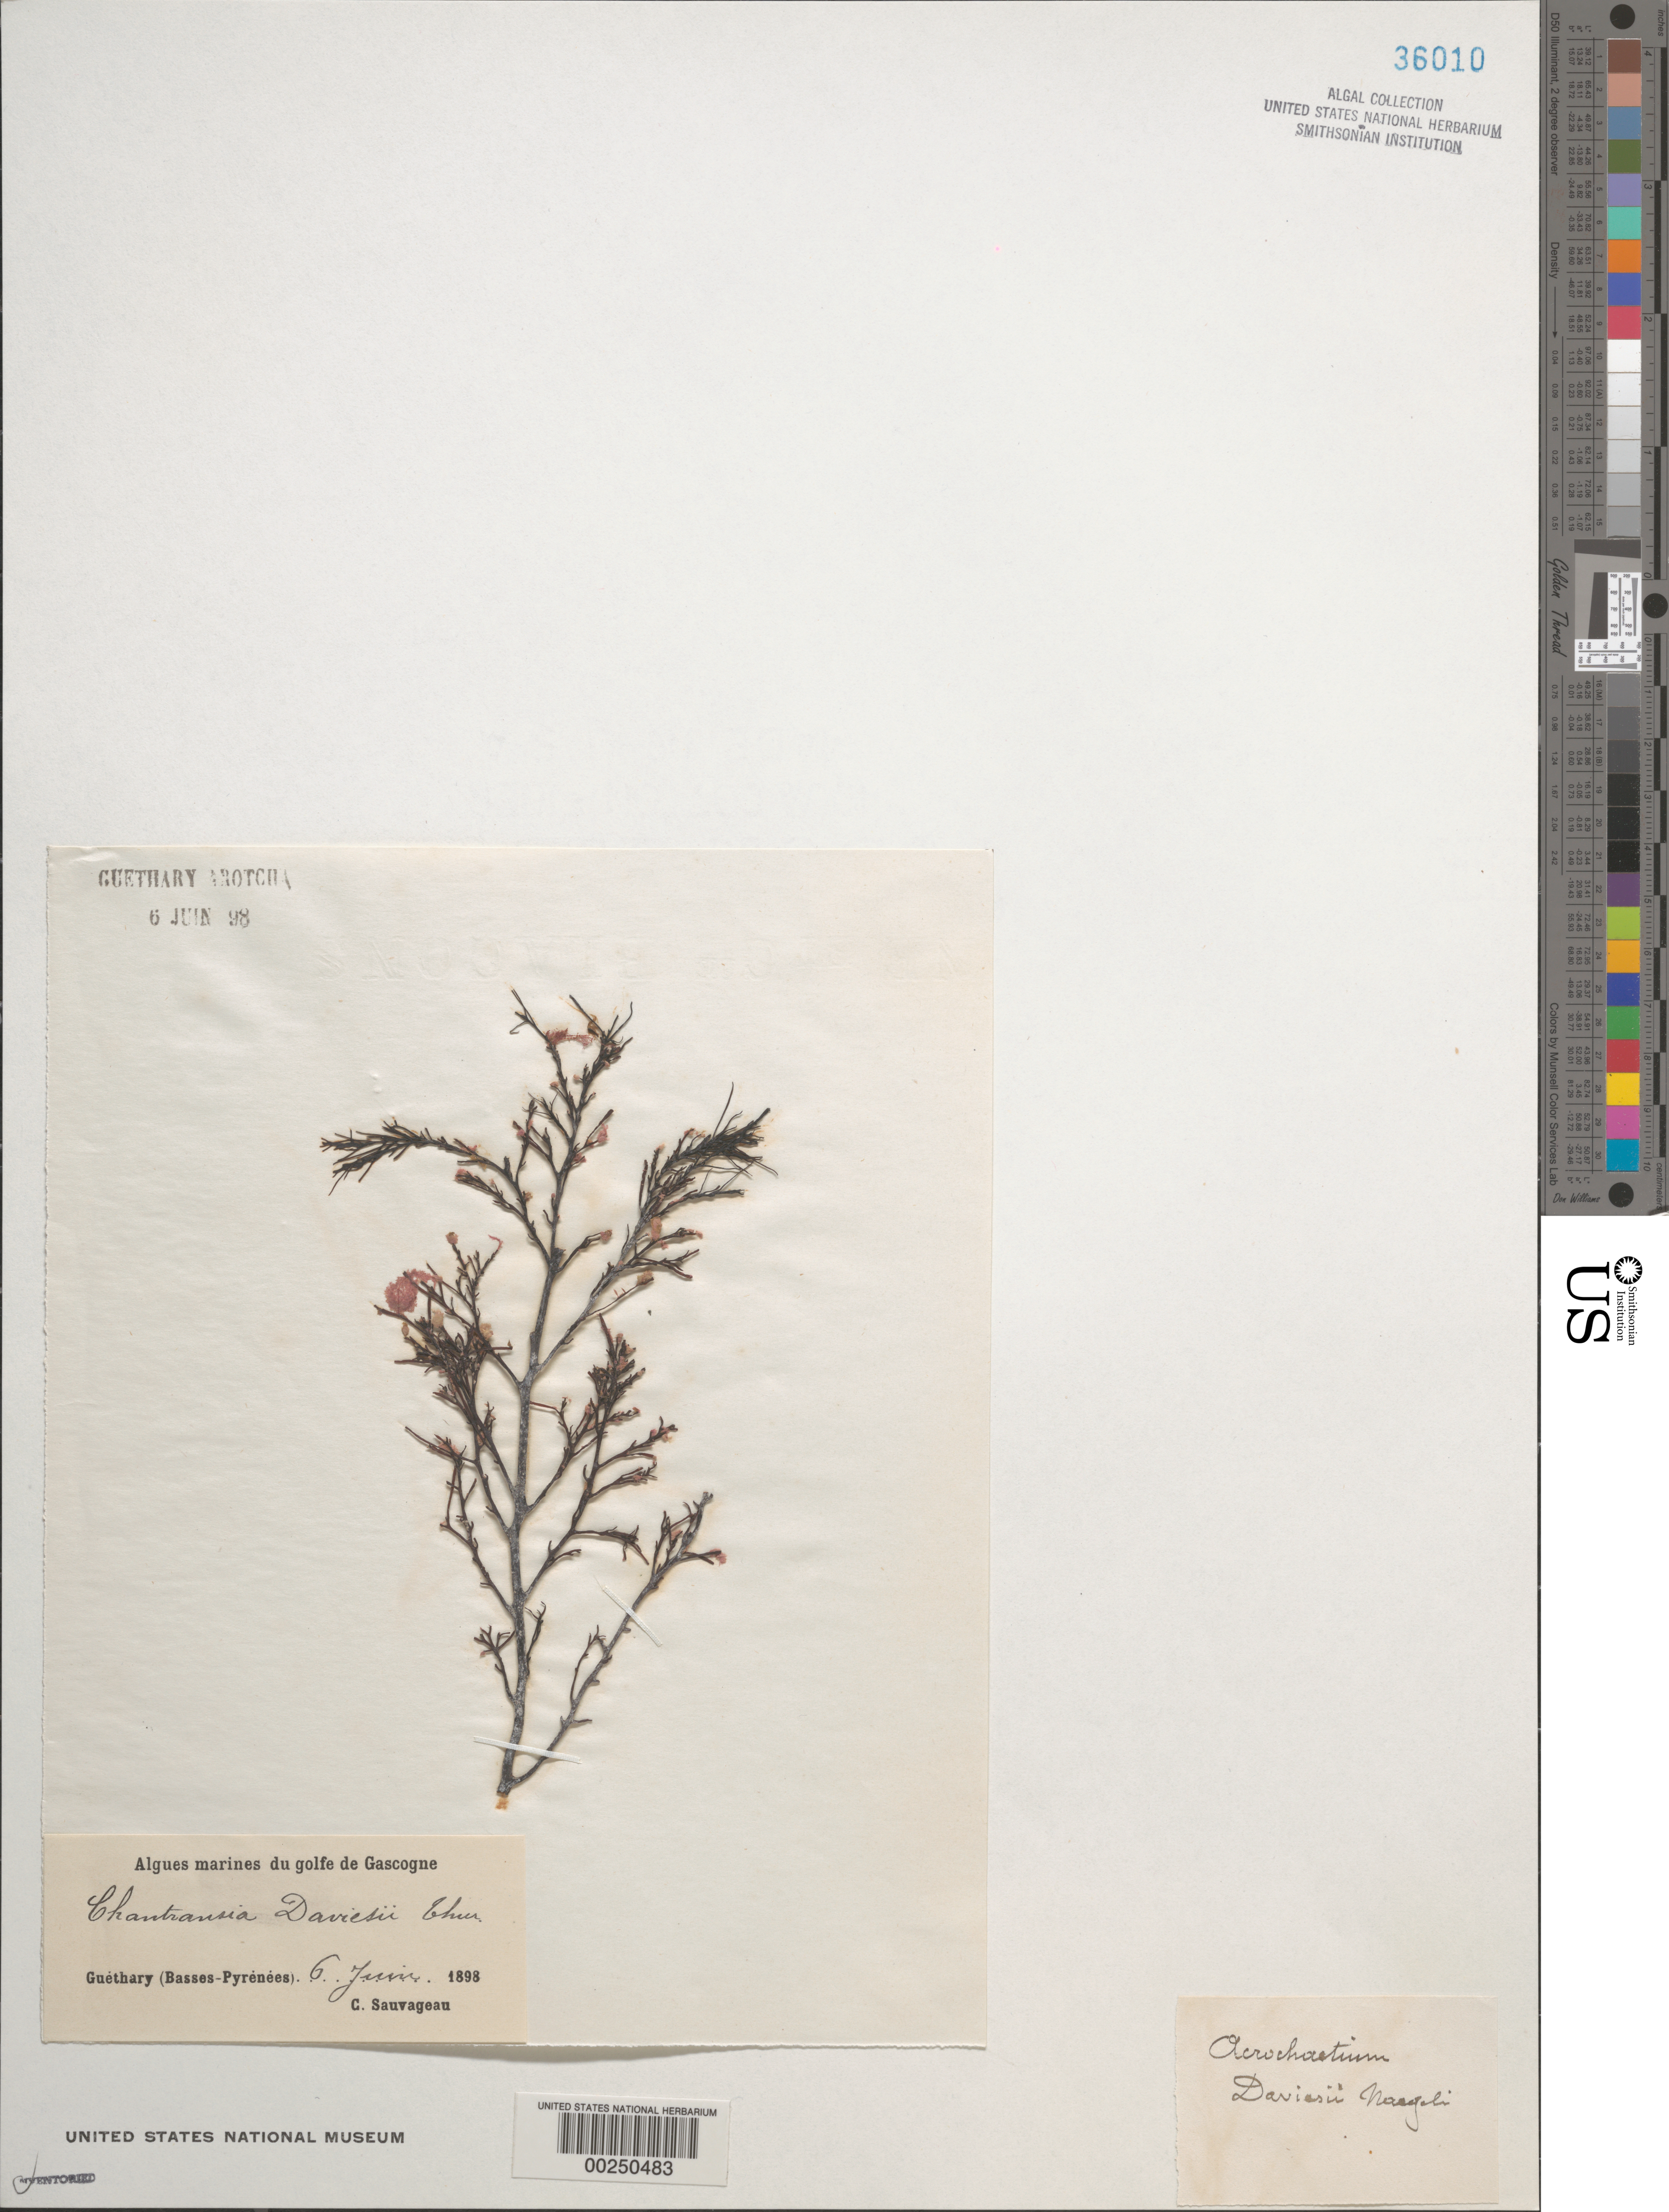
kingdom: Plantae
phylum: Rhodophyta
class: Florideophyceae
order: Colaconematales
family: Colaconemataceae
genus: Colaconema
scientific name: Colaconema daviesii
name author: (Dillwyn) H. Stegenga & Lokhorst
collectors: C. F. Sauvageau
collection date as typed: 06 Jun 1898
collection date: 1898-06-06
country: France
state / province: Nouvelle-Aquitaine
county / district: Pyrénées-Atlantiques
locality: Guethary Arotcha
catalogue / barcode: US 36010